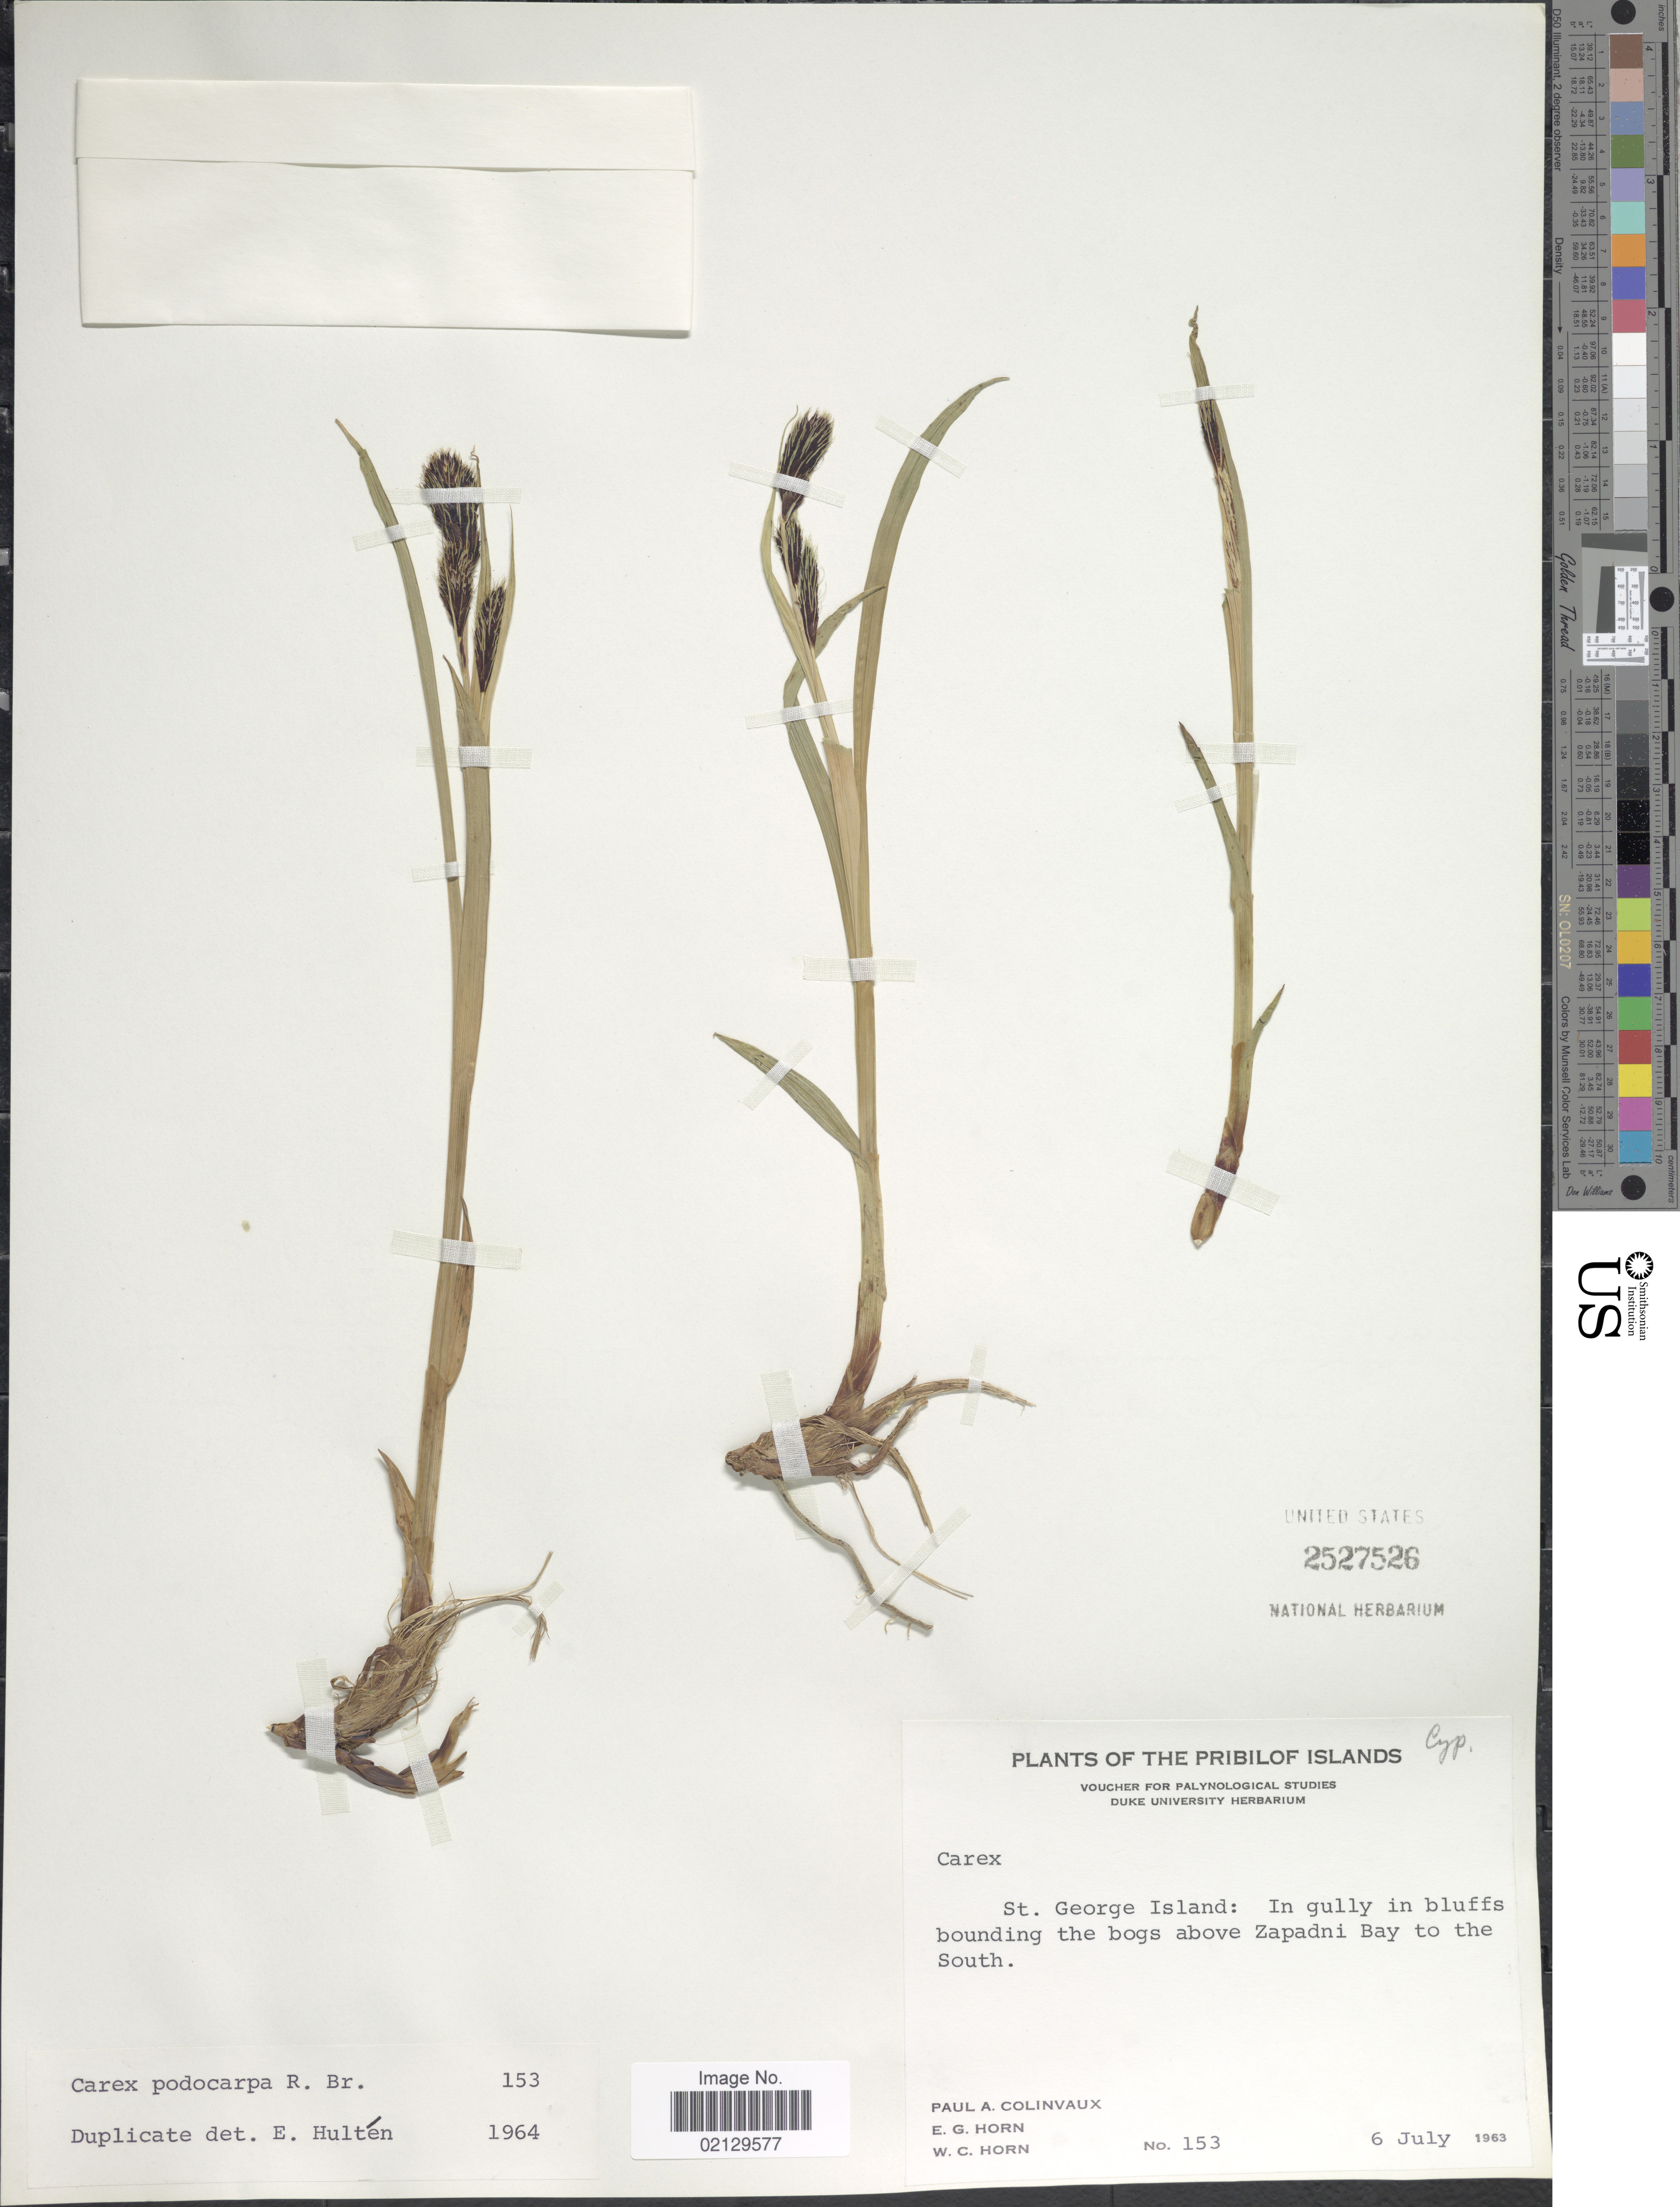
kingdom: Plantae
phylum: Tracheophyta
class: Liliopsida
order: Poales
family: Cyperaceae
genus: Carex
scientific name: Carex podocarpa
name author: R. Br.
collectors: P. Colinvaux, E. Horn & W. Horn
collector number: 153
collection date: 1963-07-06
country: United States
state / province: Alaska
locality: Pribilof Islands, St. George Island: In gully in bluffs bounding the bogs above Zapadni Bay to the South.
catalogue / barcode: US 2527526